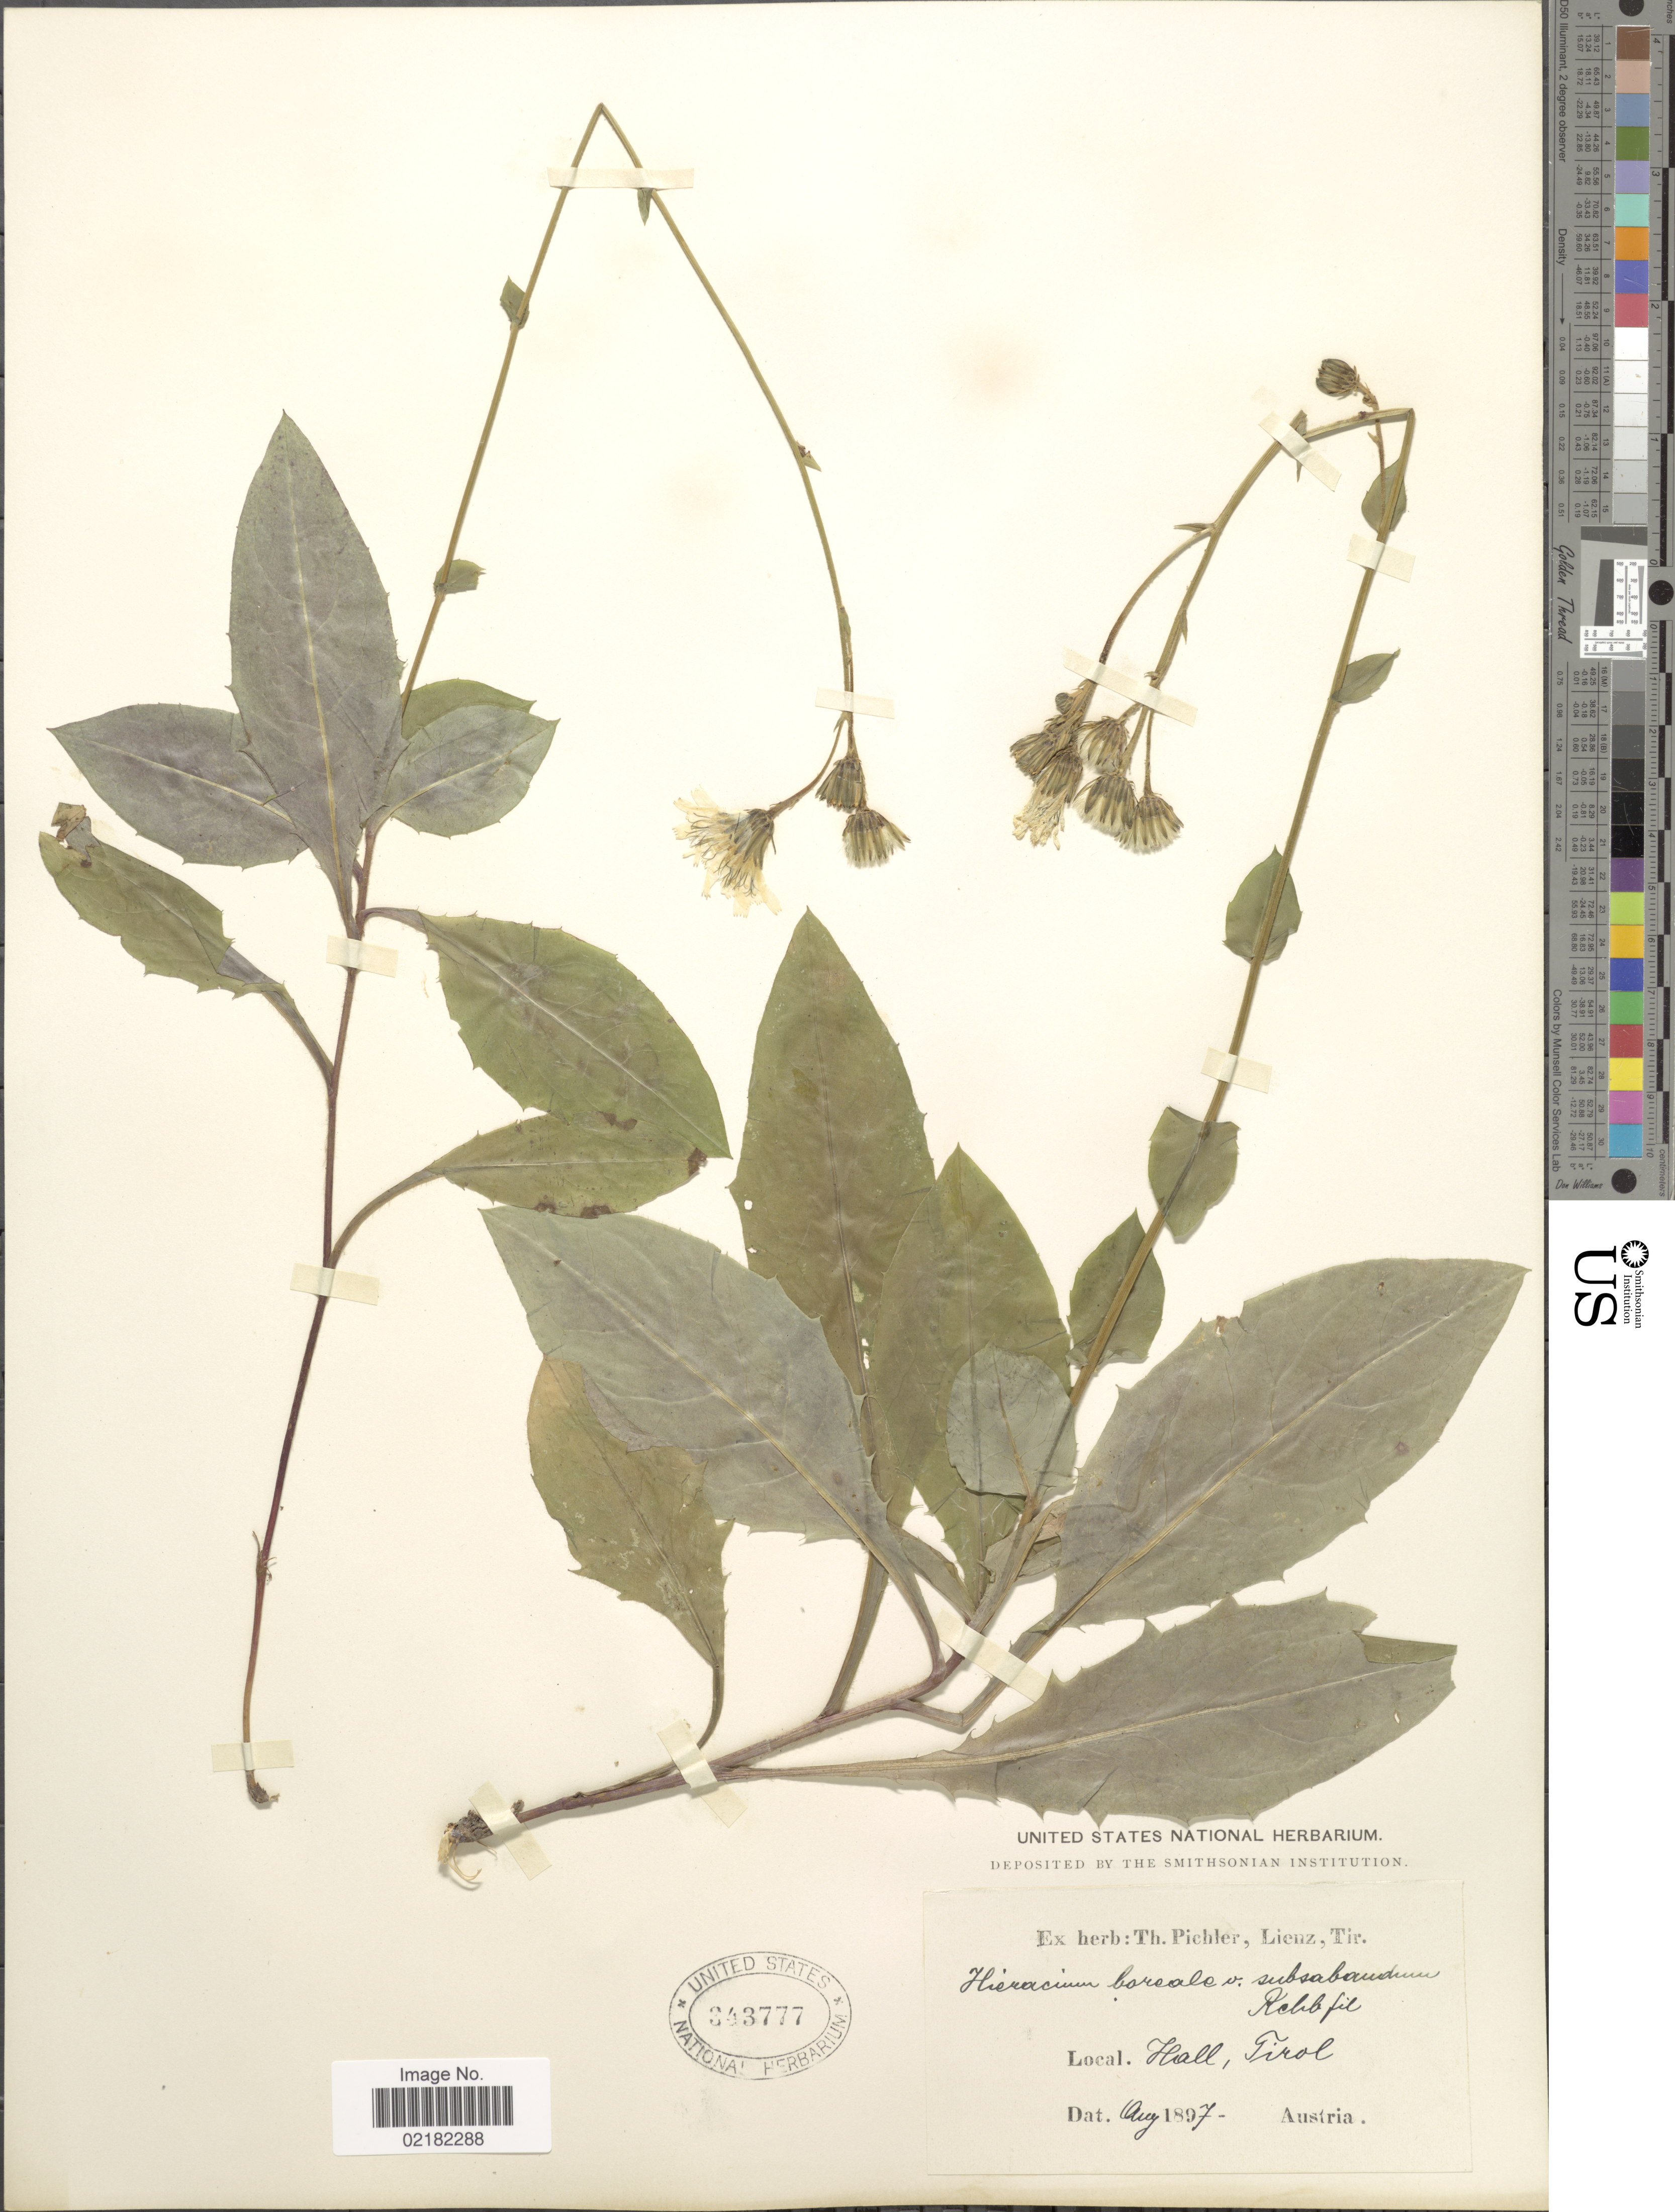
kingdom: Plantae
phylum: Tracheophyta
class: Magnoliopsida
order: Asterales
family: Asteraceae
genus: Hieracium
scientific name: Hieracium sabaudum subsp. boreale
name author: (Fr.) Hayek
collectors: ex herb. T. Pichler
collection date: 1897-08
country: Austria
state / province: Tirol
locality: Hall.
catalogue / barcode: US 3437777